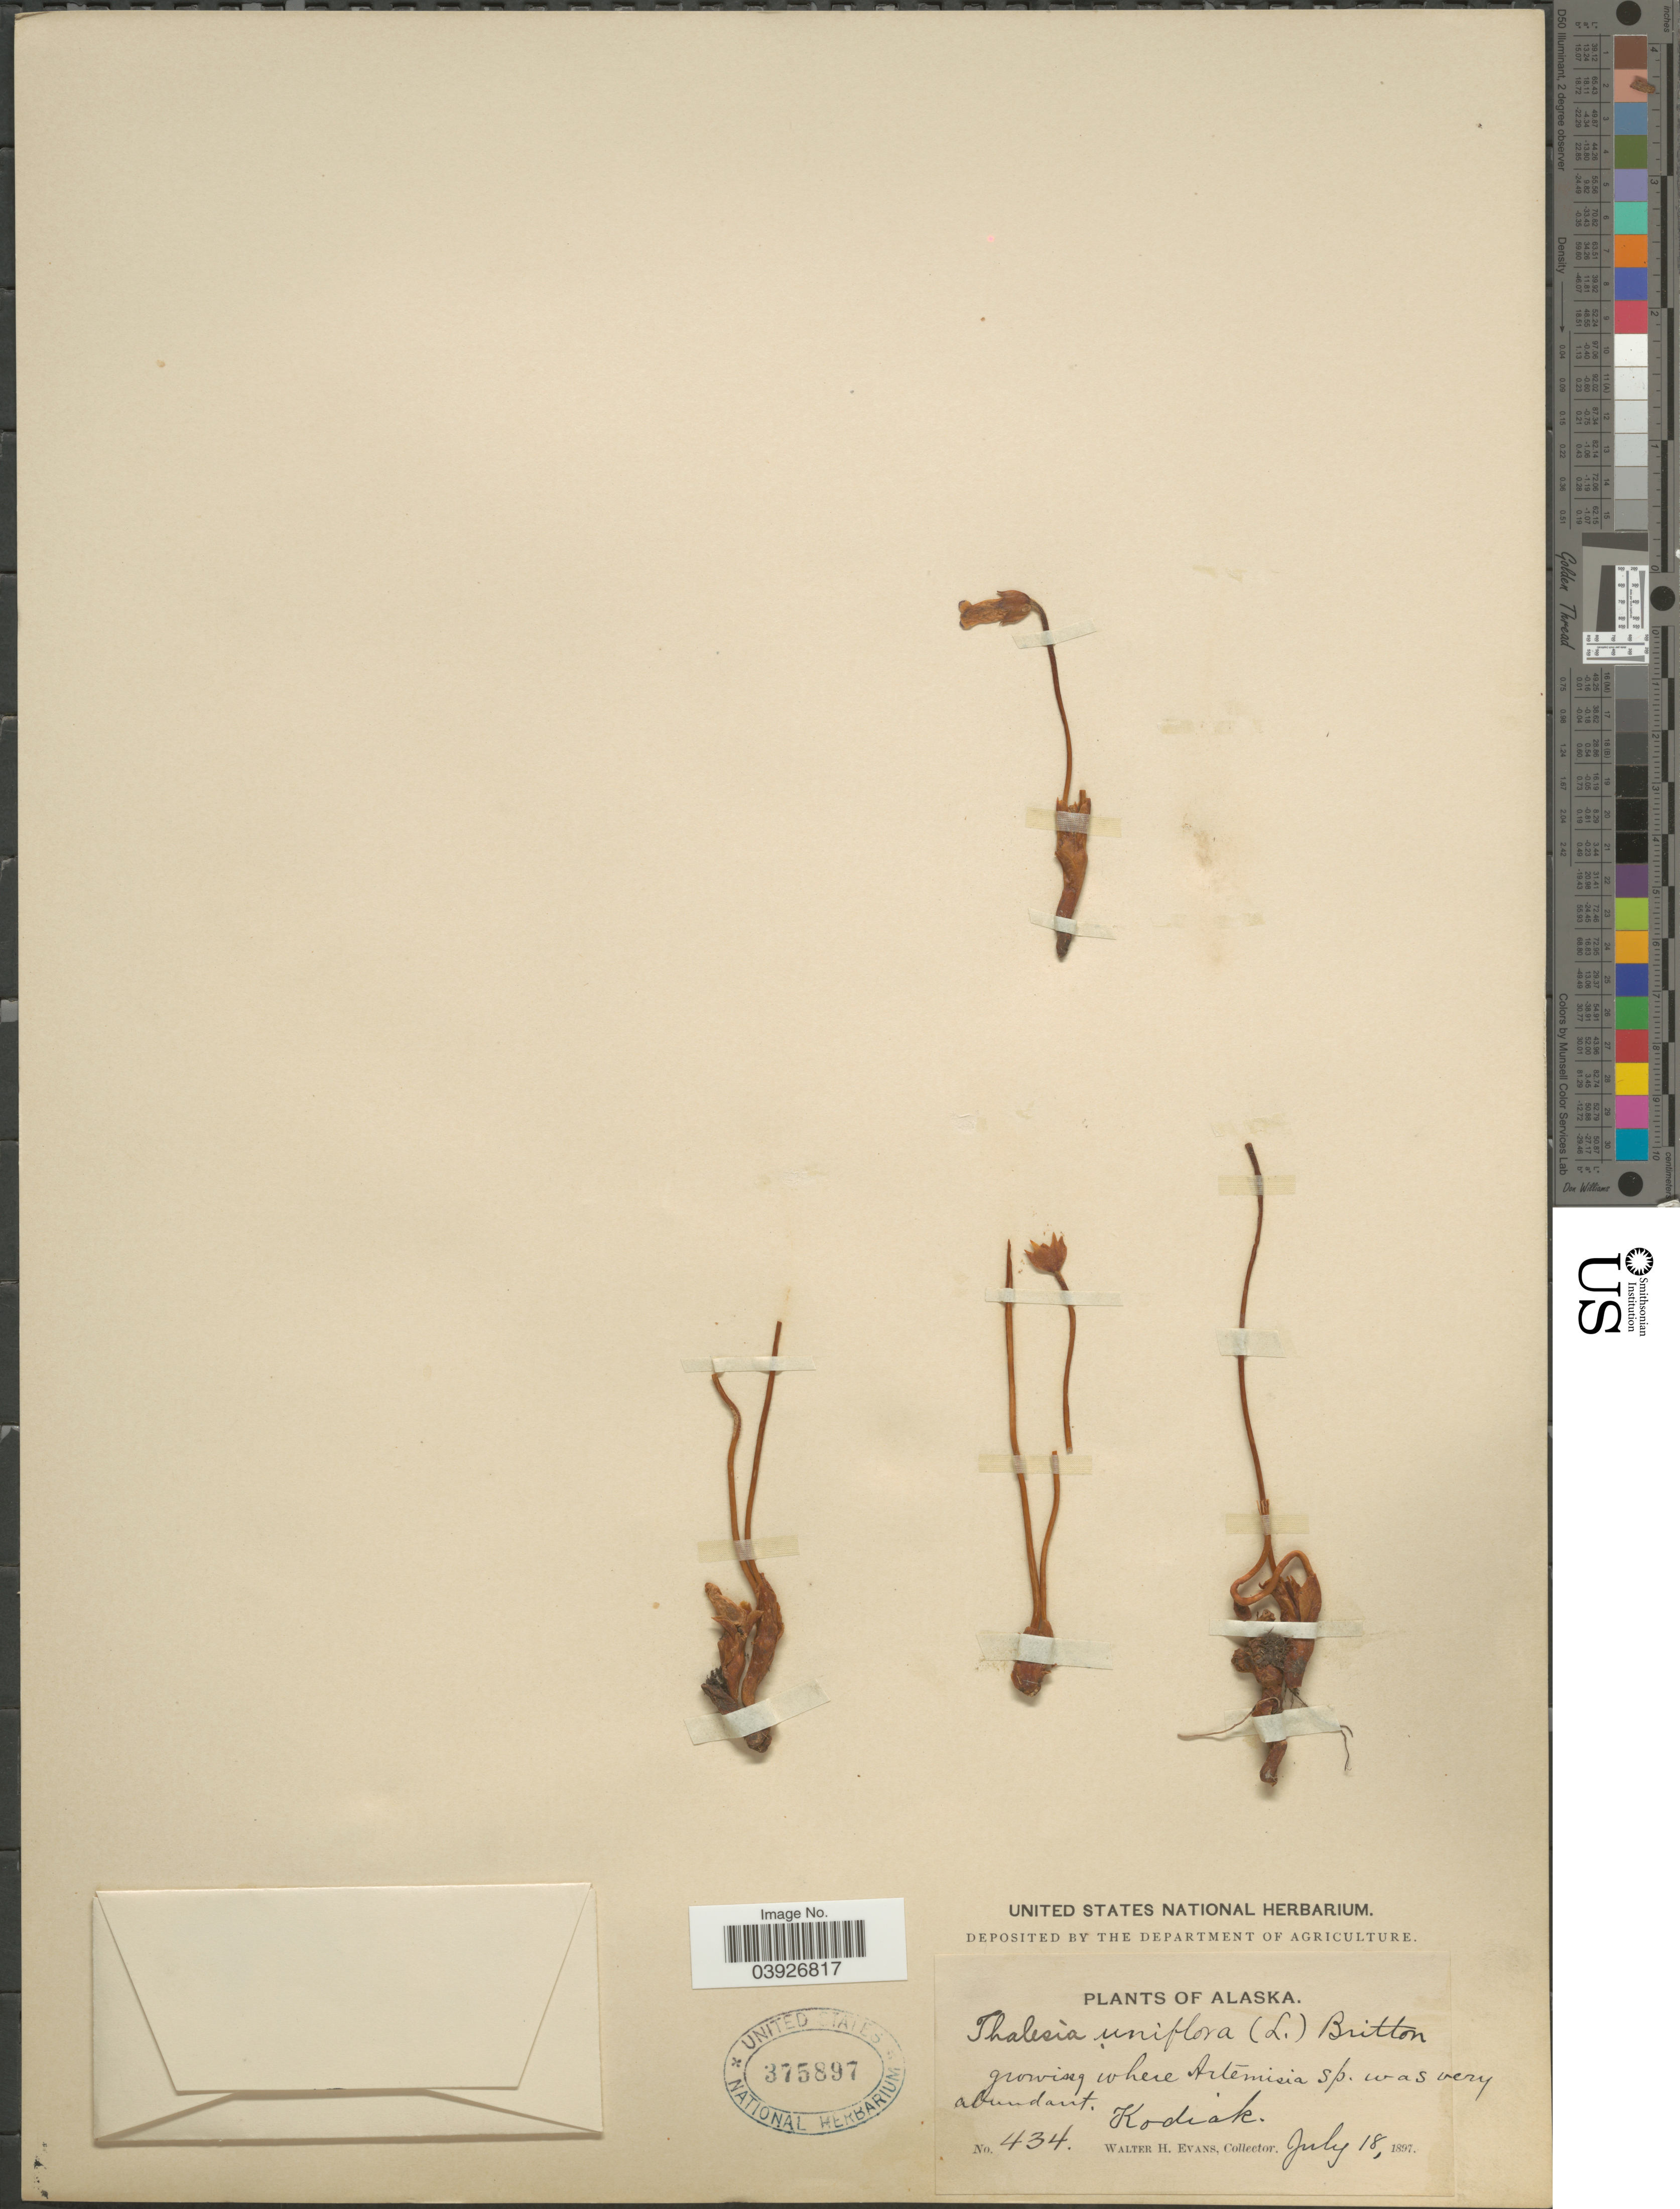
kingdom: Plantae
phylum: Tracheophyta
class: Magnoliopsida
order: Lamiales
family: Orobanchaceae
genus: Aphyllon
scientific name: Aphyllon uniflorum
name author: A. Gray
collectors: W. H. Evans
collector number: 434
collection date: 1897-07-18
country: United States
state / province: Alaska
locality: Kodiak.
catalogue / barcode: US 375897